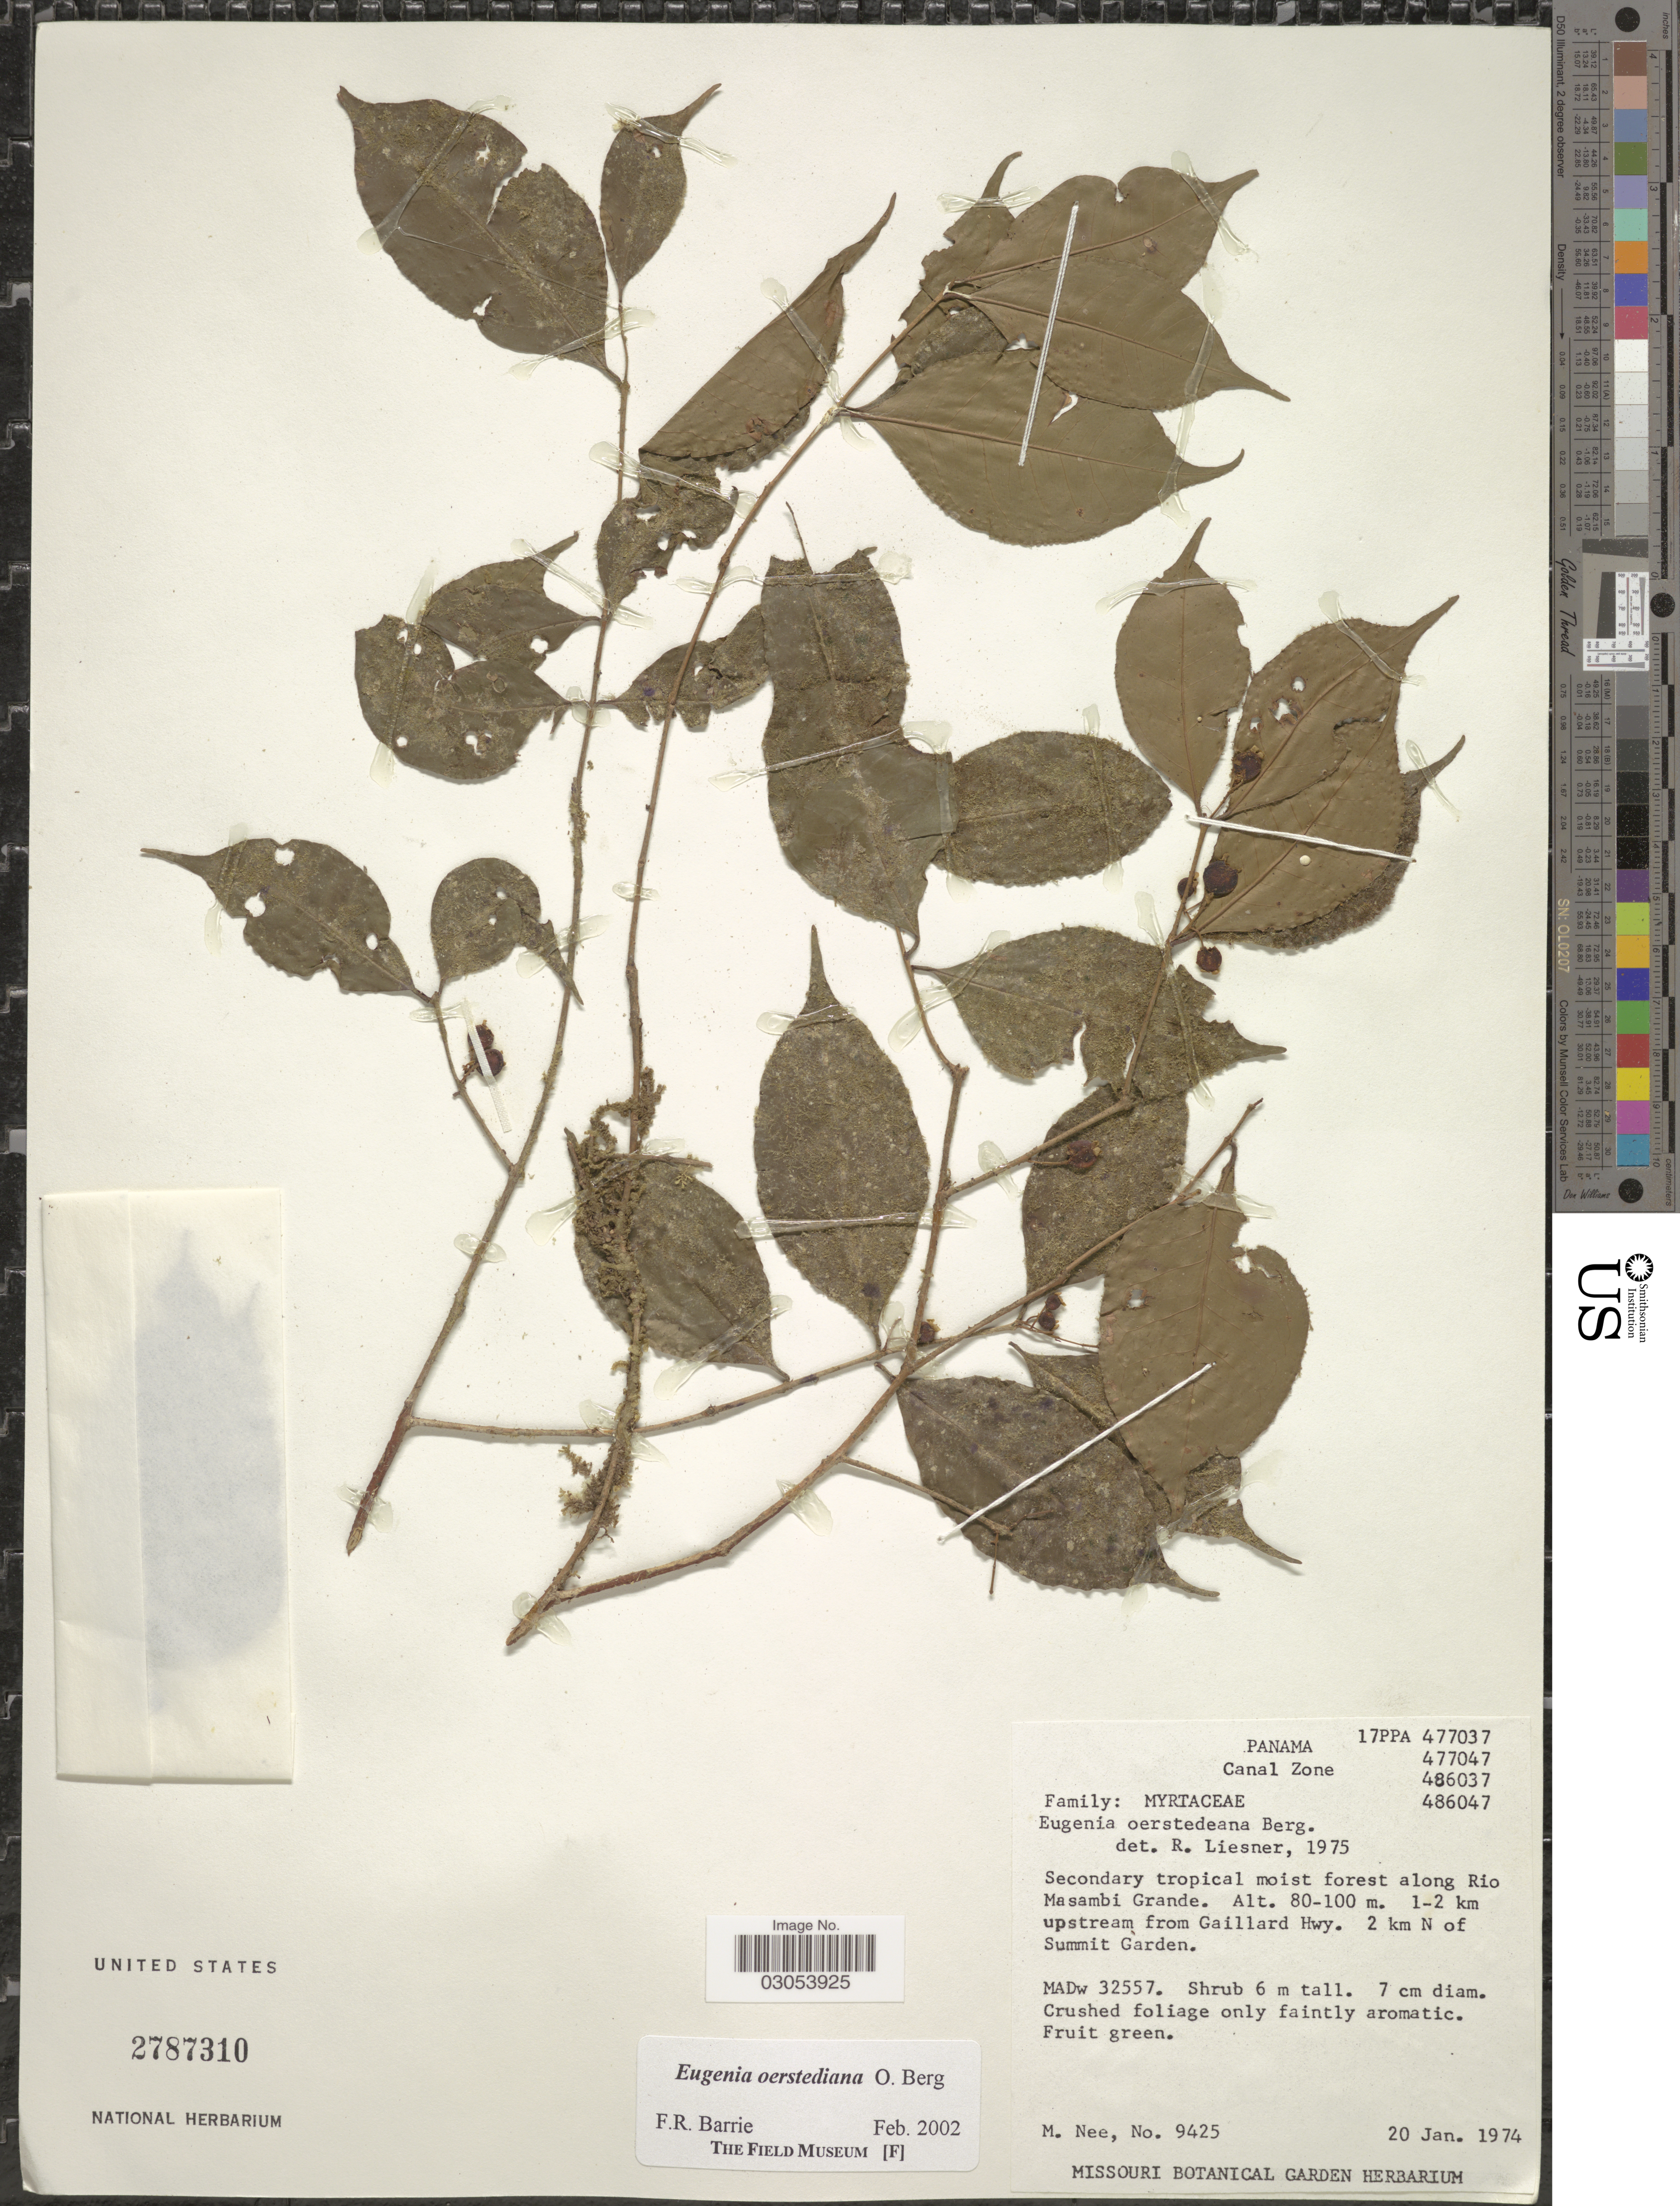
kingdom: Plantae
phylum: Tracheophyta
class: Magnoliopsida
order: Myrtales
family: Myrtaceae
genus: Eugenia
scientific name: Eugenia oerstediana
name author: O. Berg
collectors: M. Nee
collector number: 9425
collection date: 1974-01-20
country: Panama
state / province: Colón / Panamá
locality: Canal Zone, Secondary tropical moist forest along Rio Masambi Grande. 1-2 km upstream from Gaillard Hwy. 2 km N of Summit Garden.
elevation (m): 80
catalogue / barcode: US 2787310